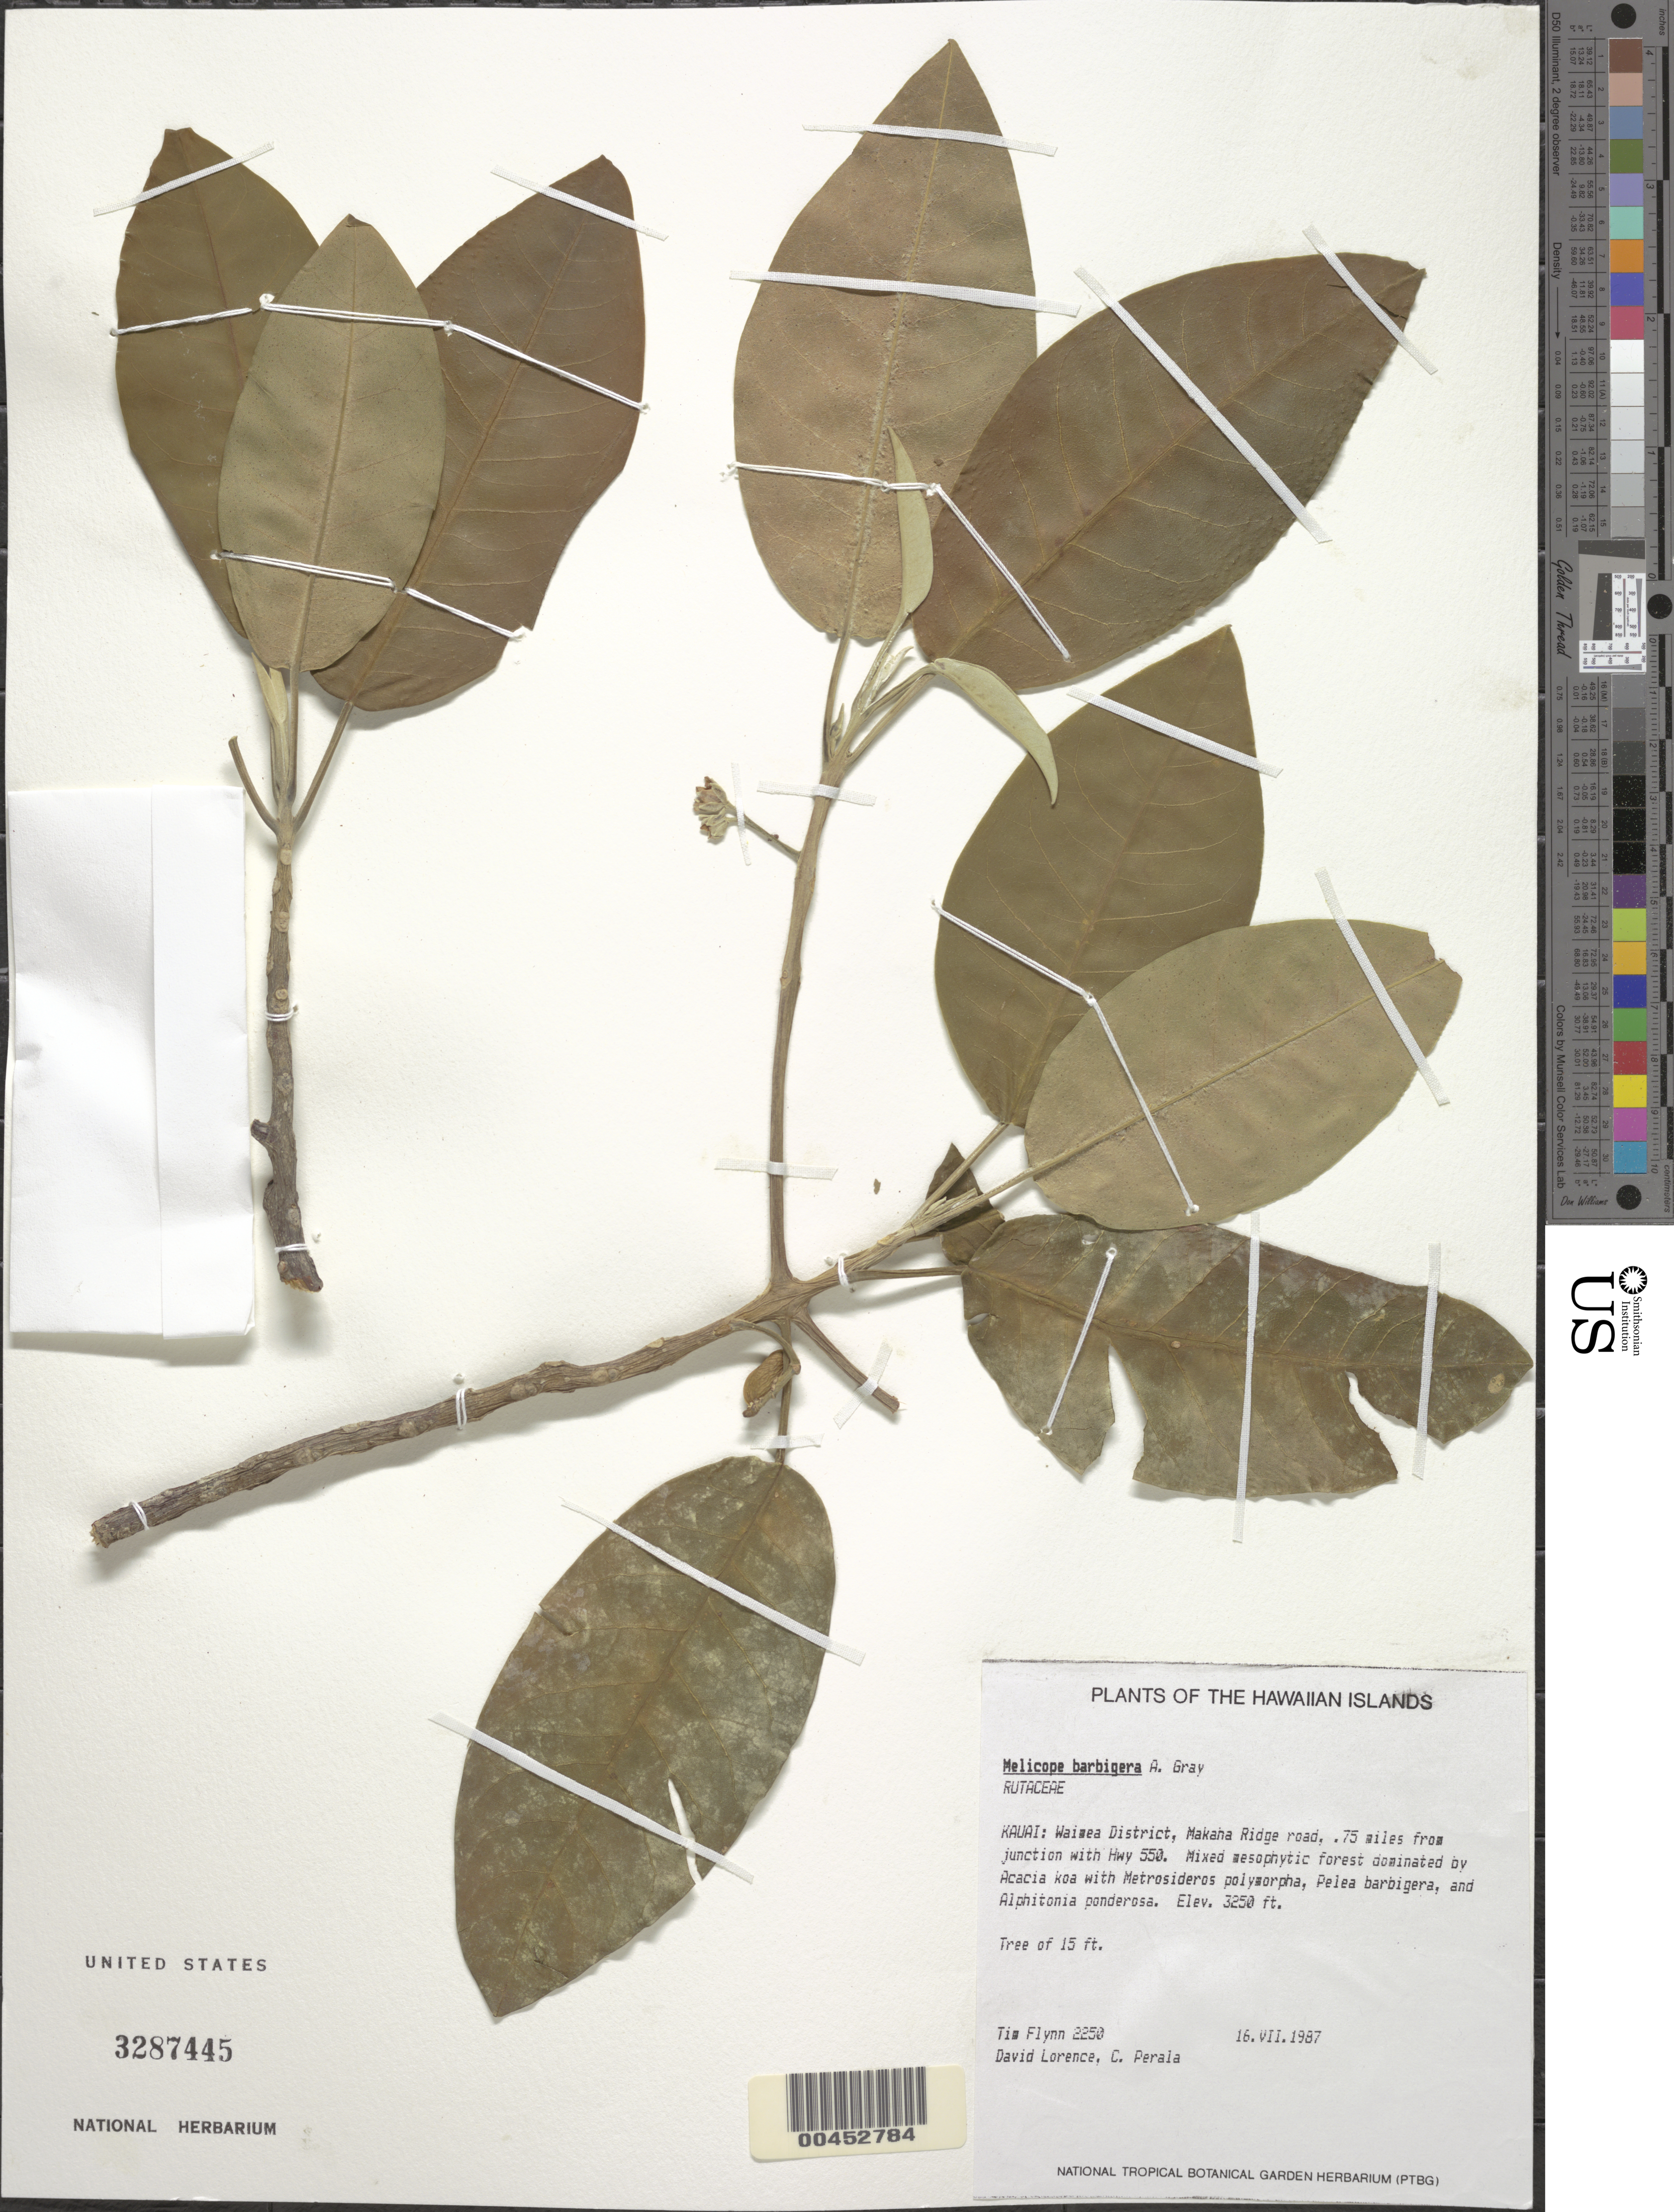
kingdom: Plantae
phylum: Tracheophyta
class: Magnoliopsida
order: Sapindales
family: Rutaceae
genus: Melicope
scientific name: Melicope barbigera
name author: A. Gray in Wilkes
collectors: T. W. Flynn, D. Lorence & C. Perala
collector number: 2250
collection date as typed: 16 Jul 1987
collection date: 1987-07-16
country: United States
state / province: Hawaii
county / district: Kauai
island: Kaua'i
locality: Waimea Dist, Makaha Ridge Rd, 0.75 mi from jct with Hwy 550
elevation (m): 991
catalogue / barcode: US 3287445